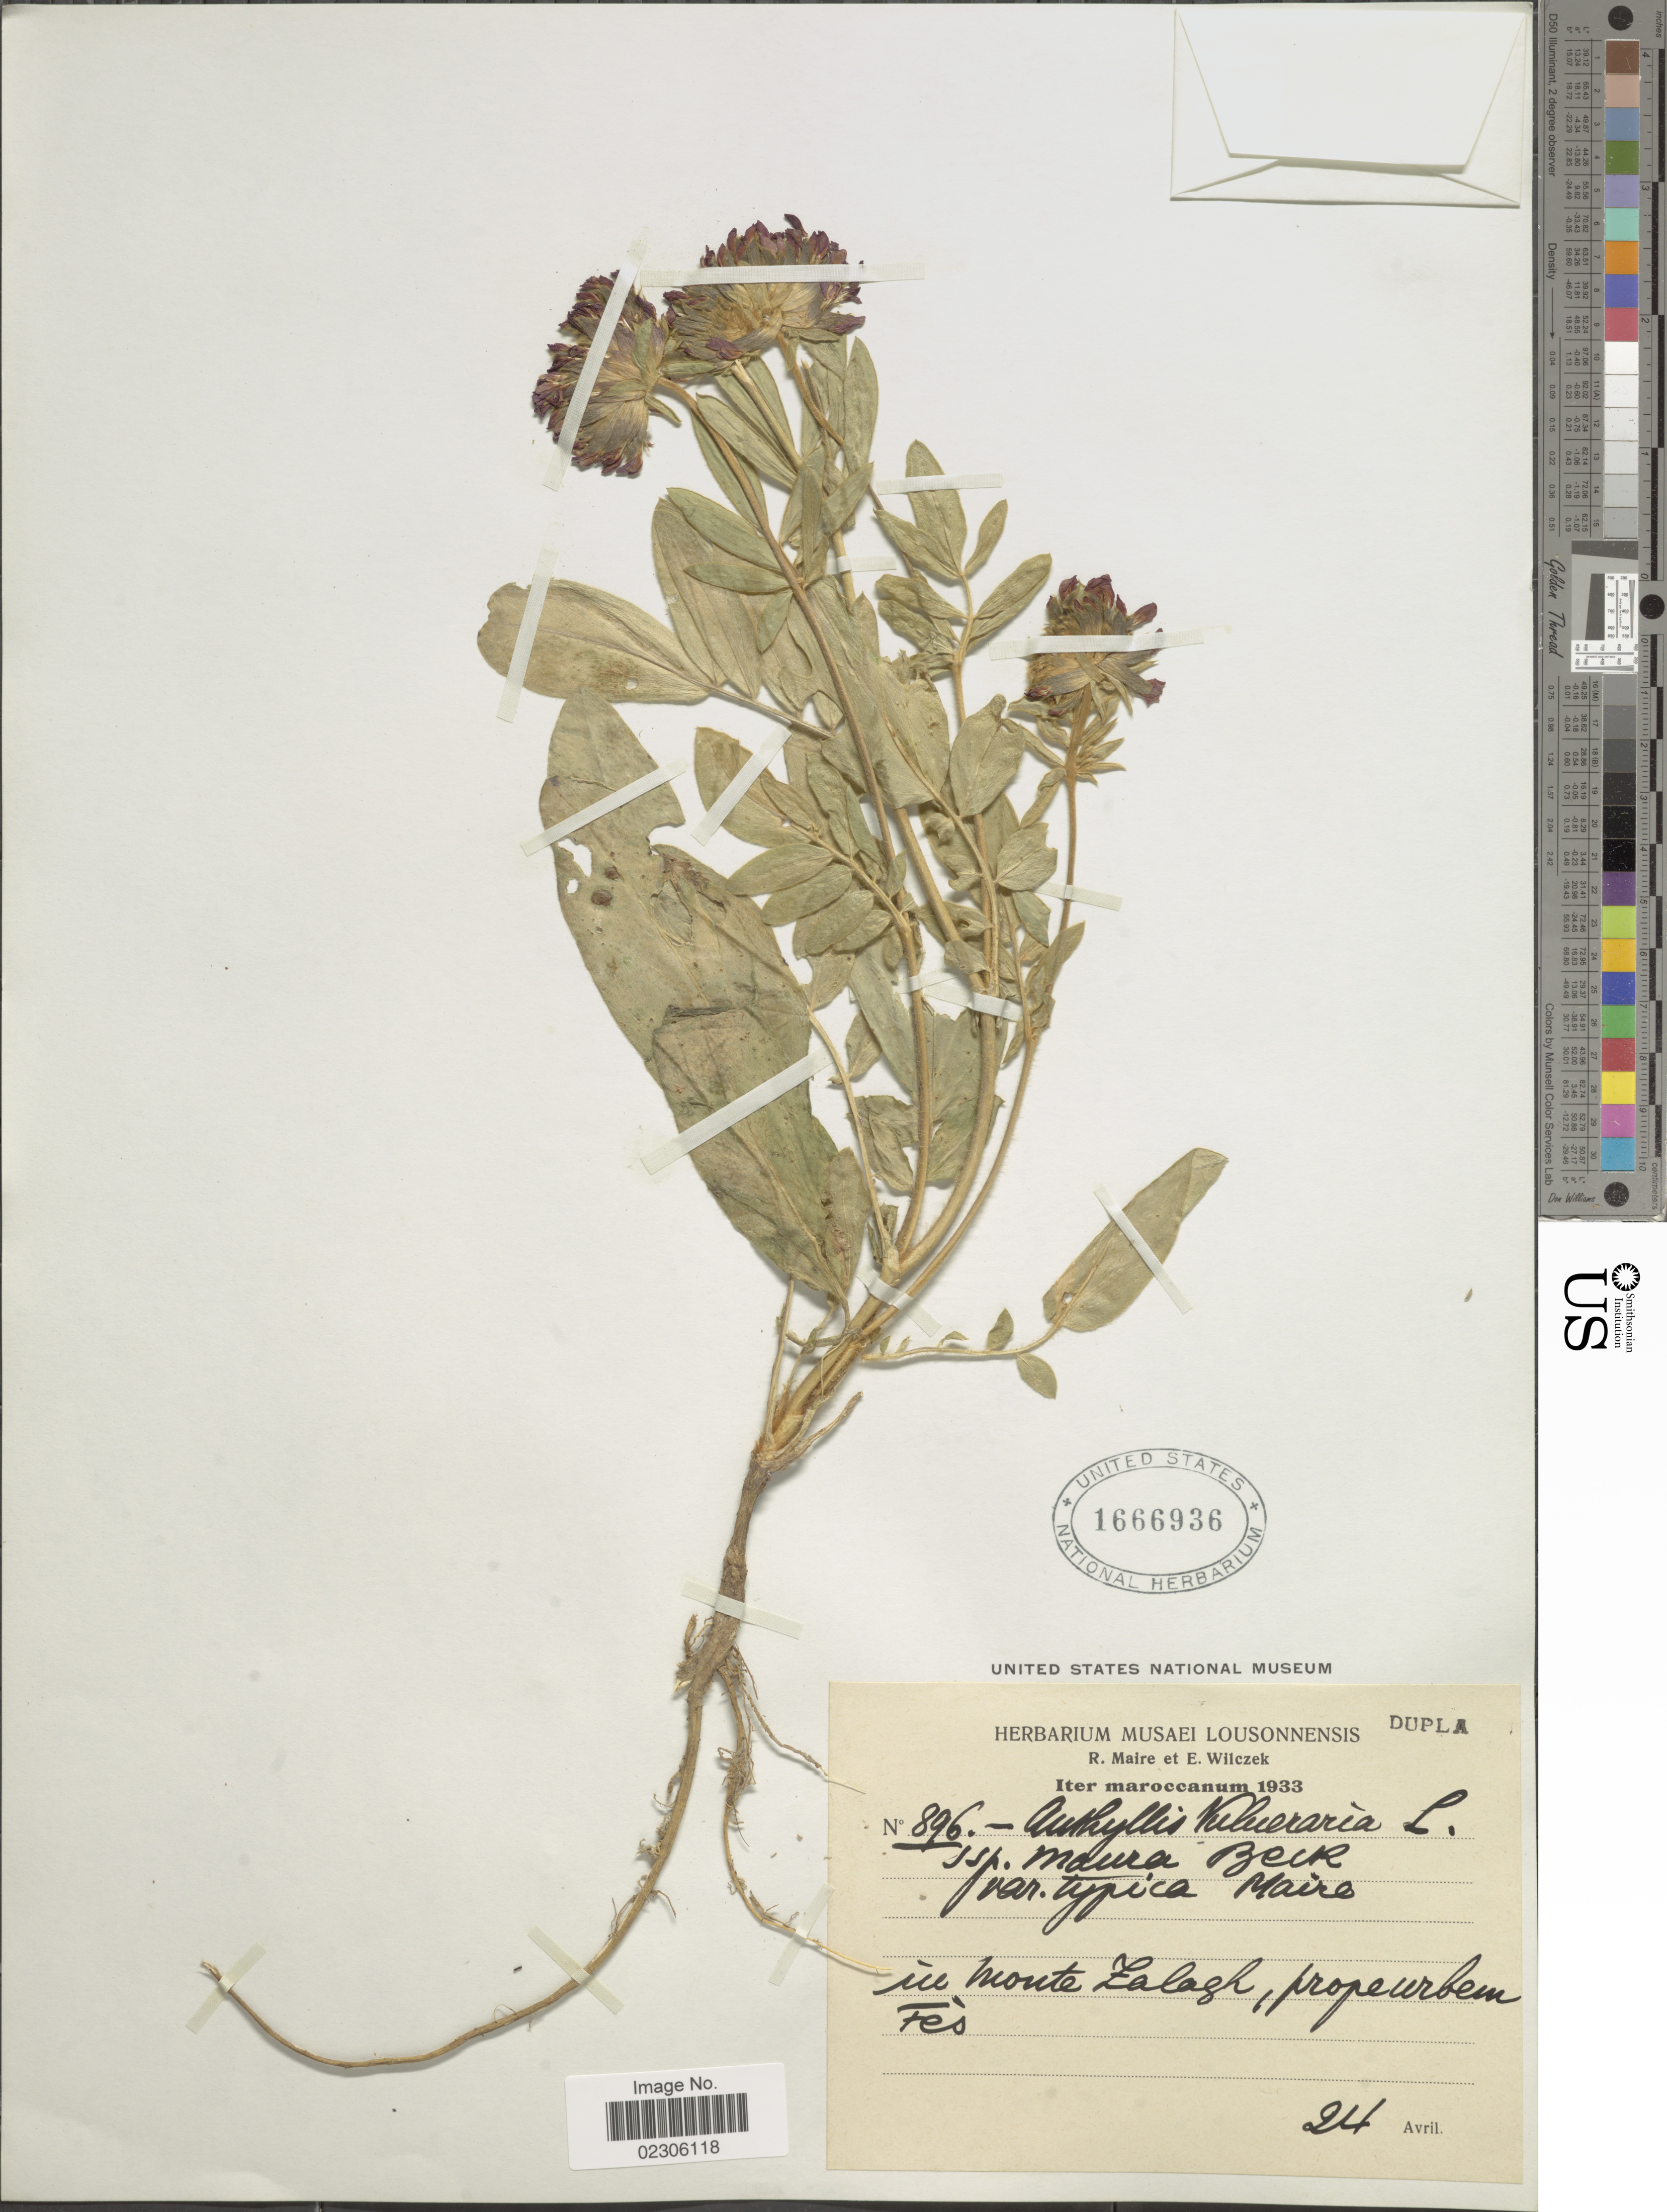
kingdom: Plantae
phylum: Tracheophyta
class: Magnoliopsida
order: Fabales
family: Fabaceae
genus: Anthyllis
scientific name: Anthyllis vulneraria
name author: L.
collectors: R. C. Maire & E. Wilczek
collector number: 896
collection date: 1933-04-24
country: Morocco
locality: Iter Maroccanum, Ul moute Zalagh, prope urbem Fes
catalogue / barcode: US 1666936